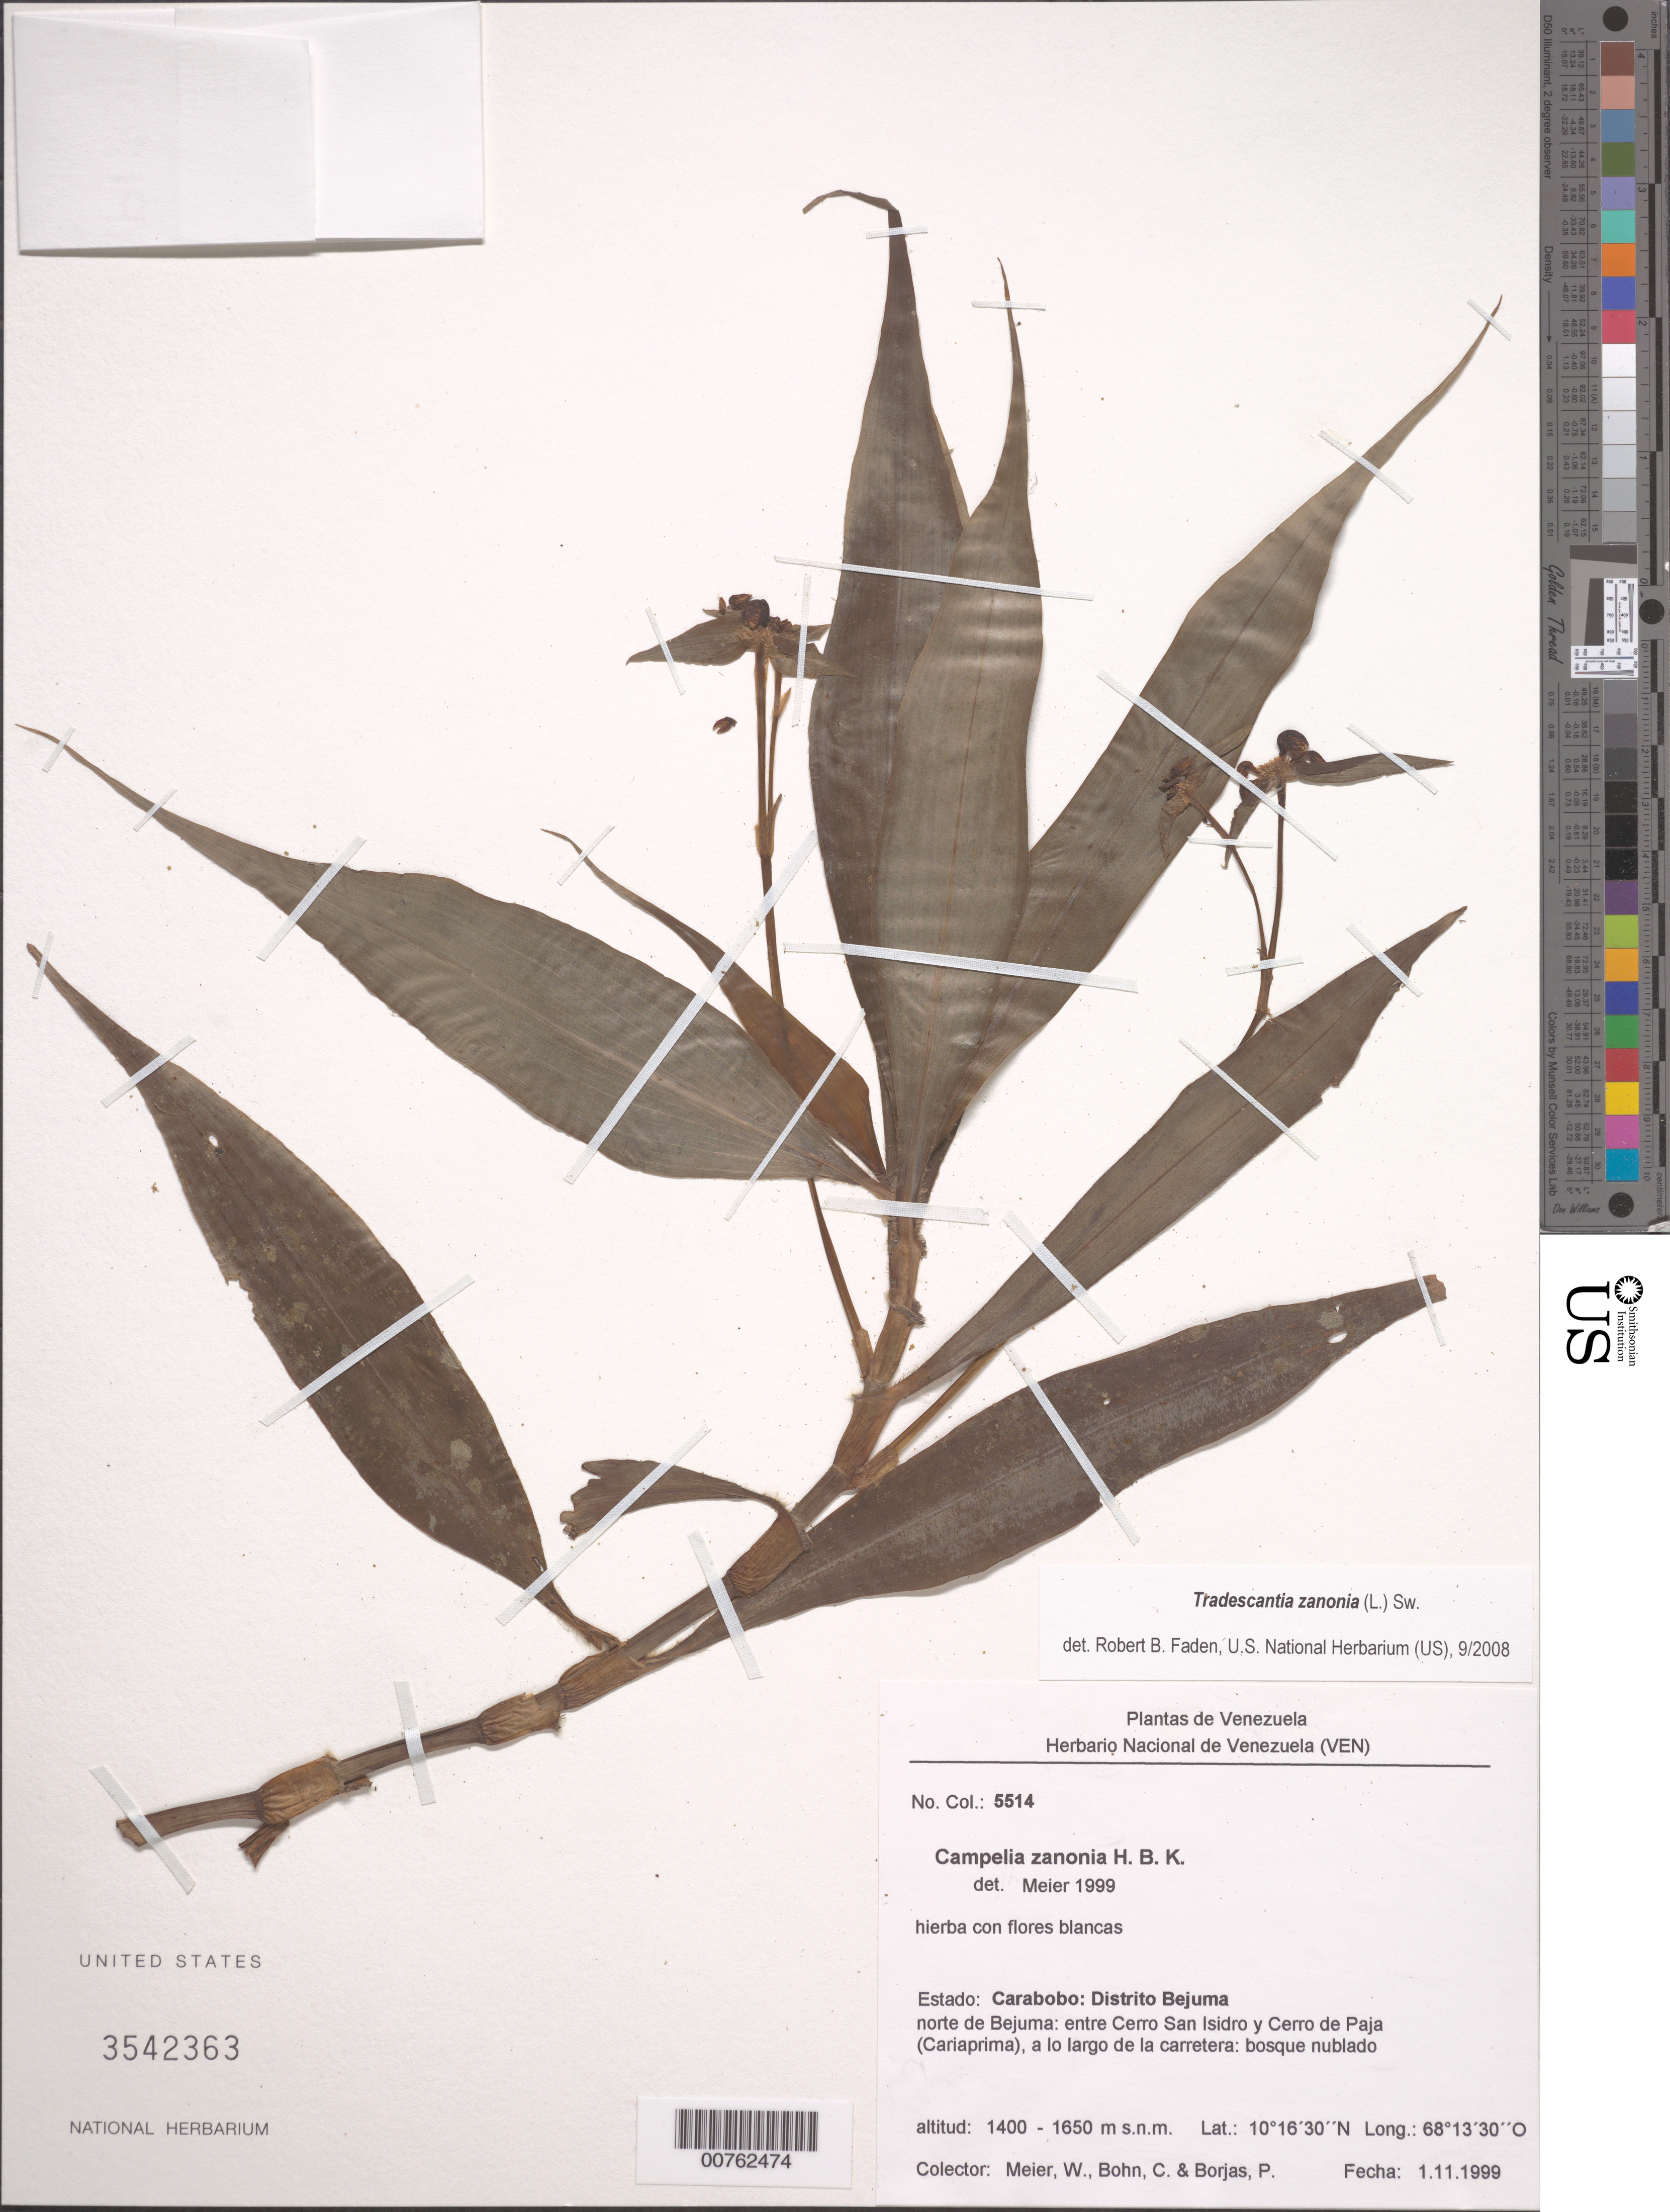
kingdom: Plantae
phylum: Tracheophyta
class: Liliopsida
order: Commelinales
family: Commelinaceae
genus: Tradescantia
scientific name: Tradescantia zanonia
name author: (L.) Sw.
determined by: Faden, Robert B., (US), Smithsonian Institution - National Museum of Natural History (UNITED STATES)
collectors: W. Meier, C. Bohn & P. Borjas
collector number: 5514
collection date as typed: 01 Nov 1999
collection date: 1999-11-01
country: Venezuela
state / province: Carabobo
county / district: Bejuma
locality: norte de Bejuma: entre Cerro San Isidro y Cerro de Paja (Cariaprima), a lo largo de la carretera: bosque nublado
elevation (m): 1400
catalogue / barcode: US 3542363